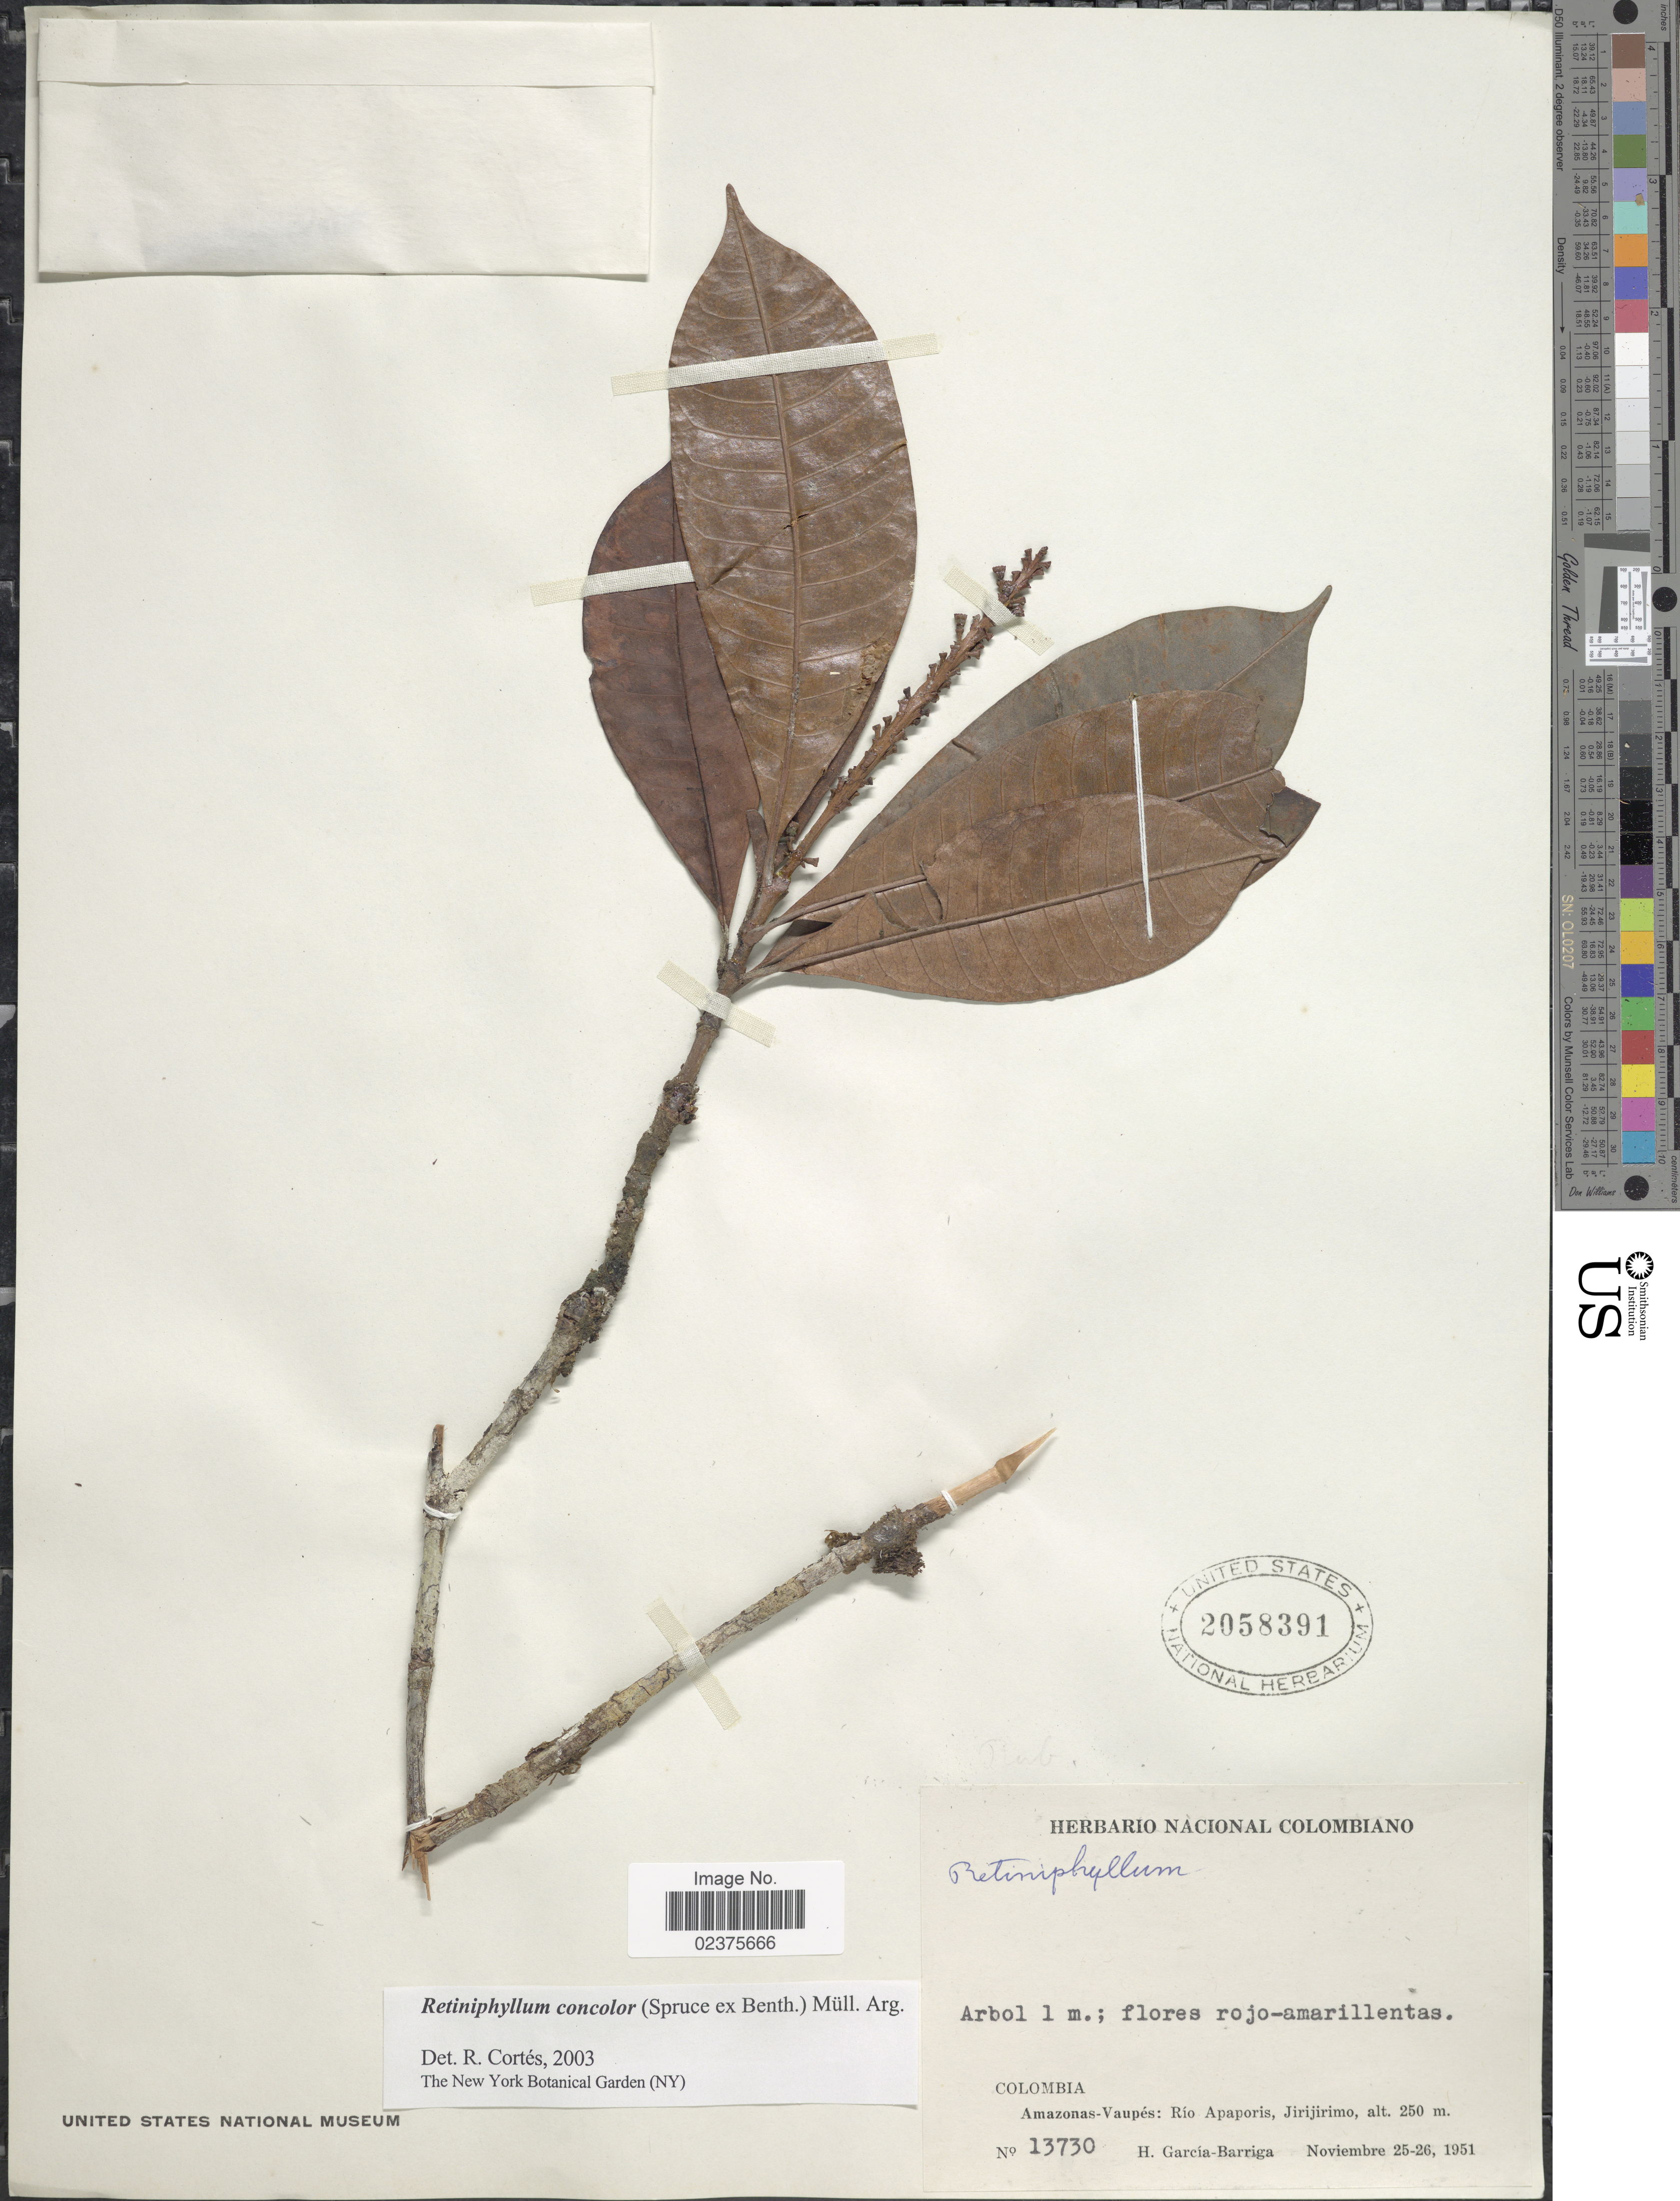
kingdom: Plantae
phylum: Tracheophyta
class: Magnoliopsida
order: Gentianales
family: Rubiaceae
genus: Retiniphyllum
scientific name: Retiniphyllum concolor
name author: (Spruce ex Benth.) Müll. Arg.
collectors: H. García Barriga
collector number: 13730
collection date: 1951-11-25/1951-11-26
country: Colombia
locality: Amazonas-Vaupes, Río Apaporis, Jirijirimo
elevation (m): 250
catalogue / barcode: US 2058391